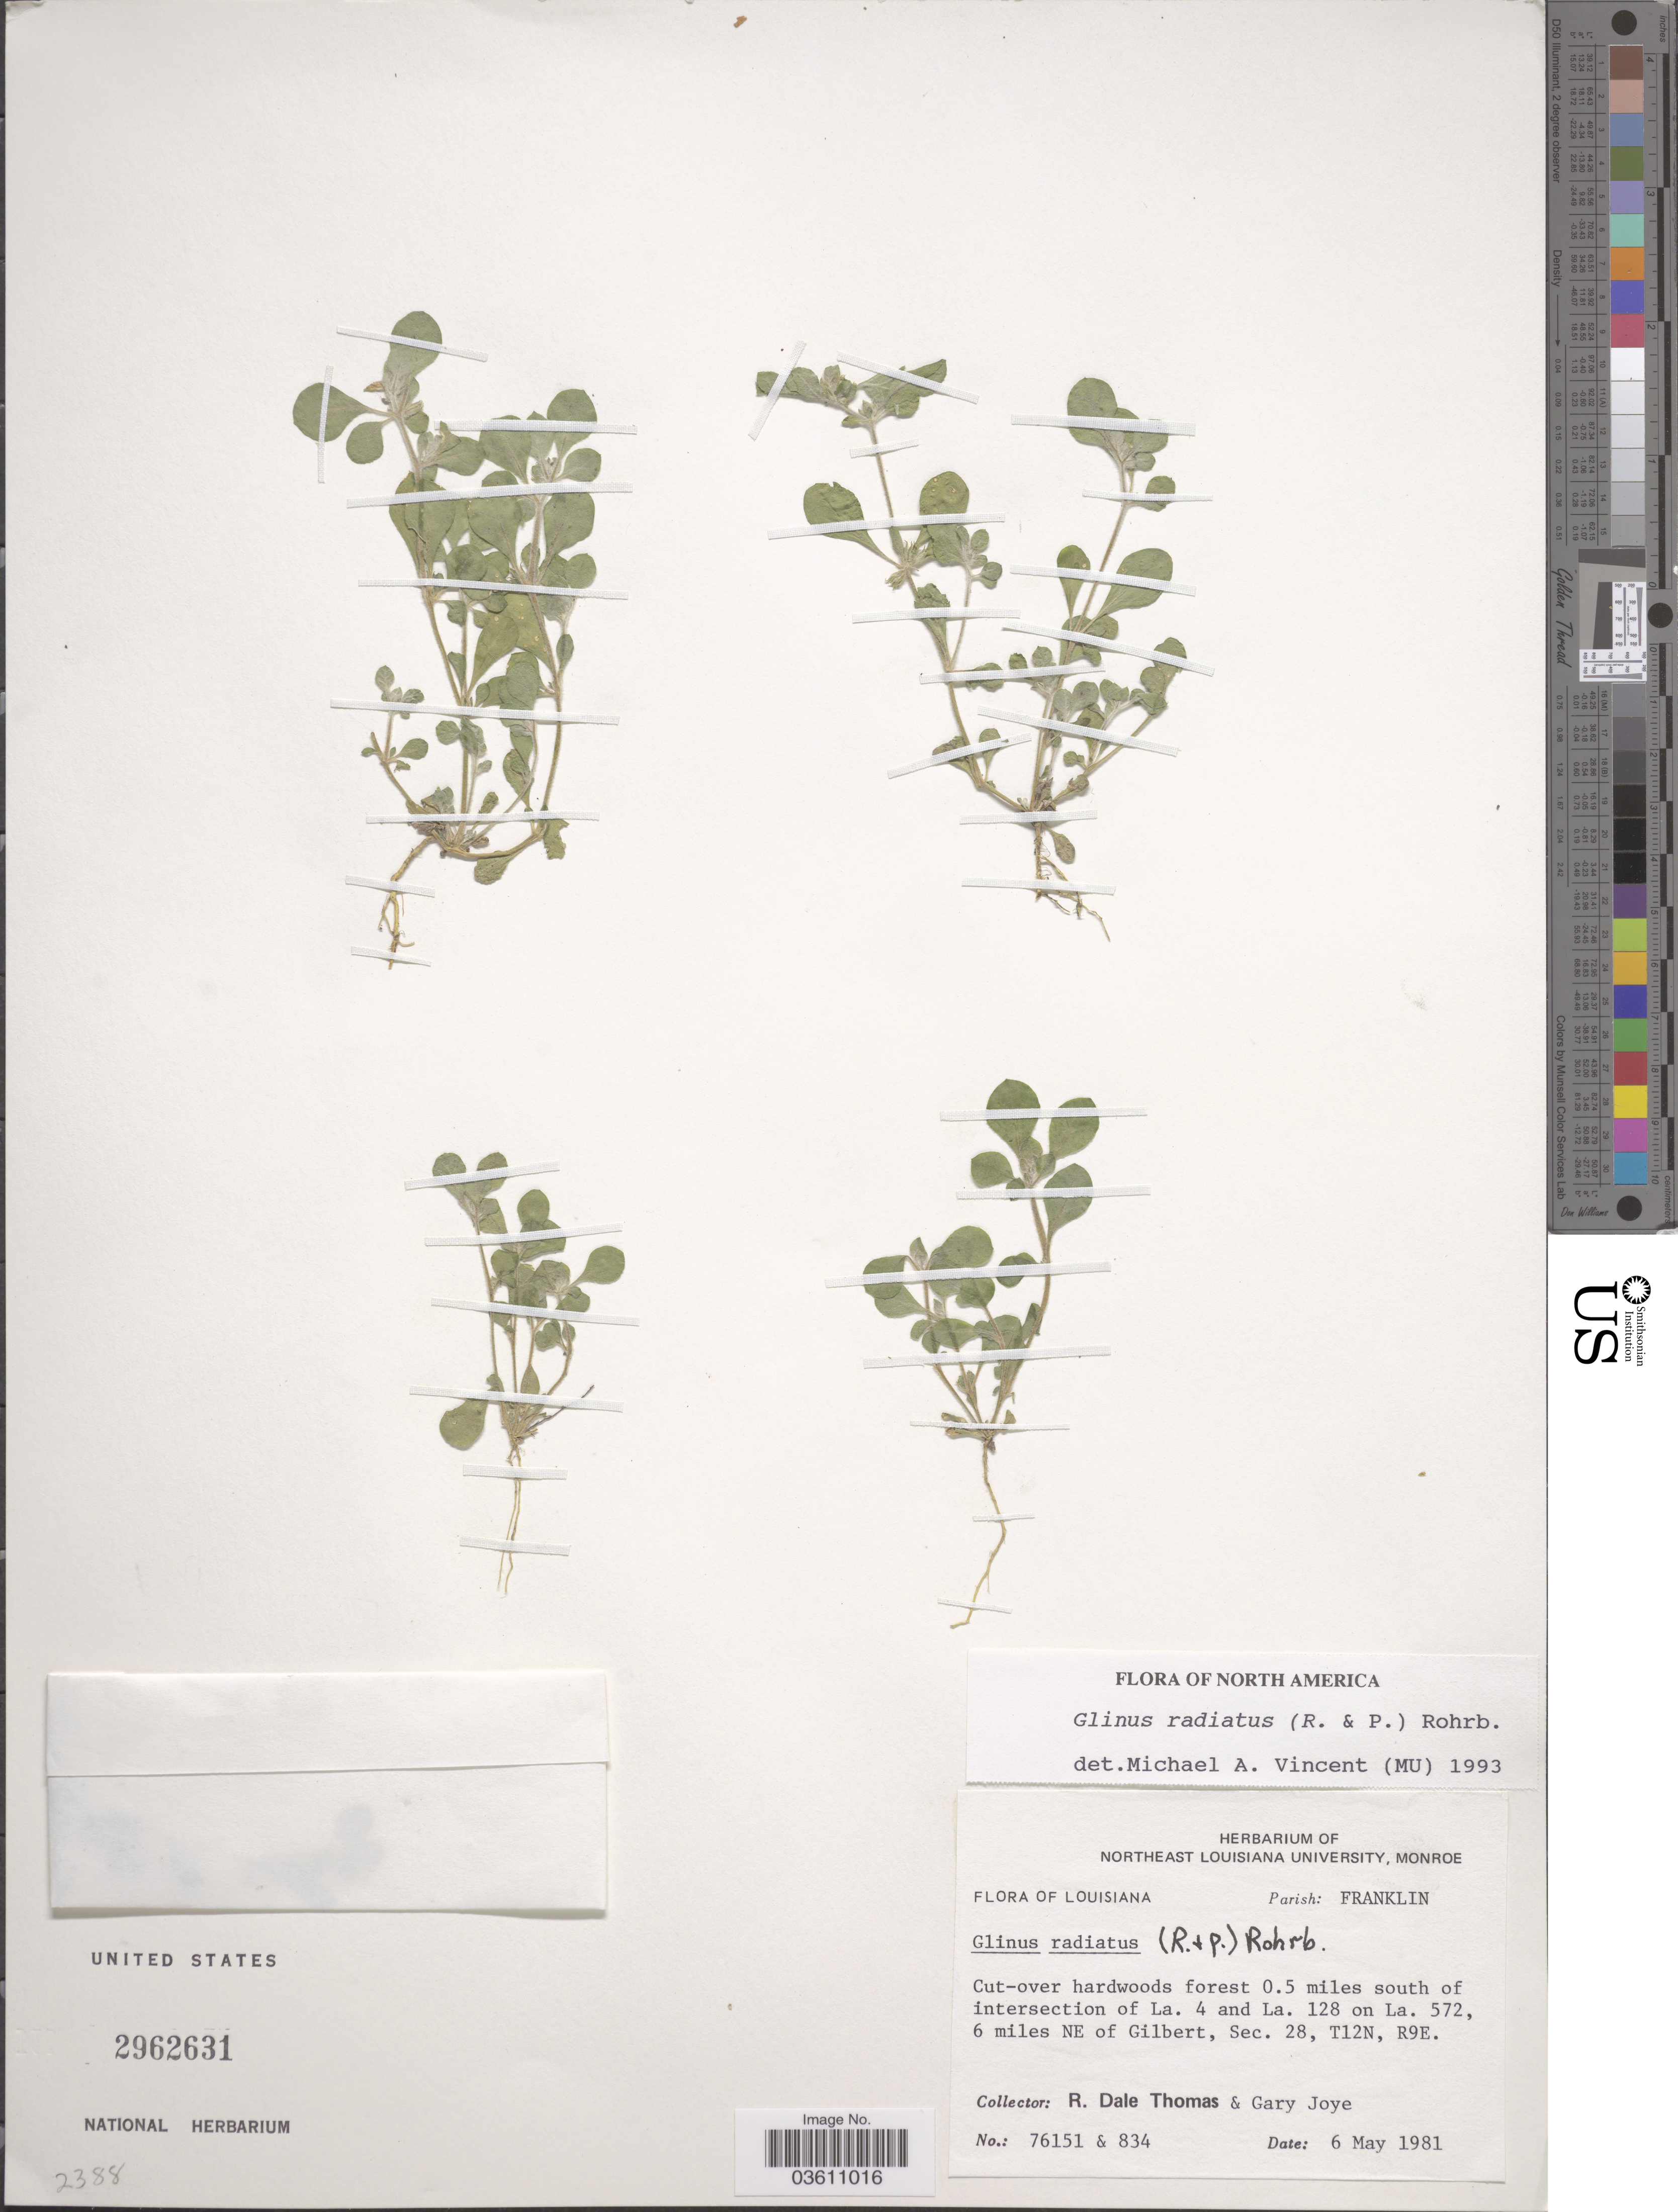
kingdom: Plantae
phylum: Tracheophyta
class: Magnoliopsida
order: Caryophyllales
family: Molluginaceae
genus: Glinus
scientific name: Glinus radiatus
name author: (Ruiz & Pav.) Rohrb.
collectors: R. Thomas & G. Joye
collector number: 76151/834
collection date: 1981-05-06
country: United States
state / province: Louisiana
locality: Parish: Franklin. 0.5 miles south of intersection of La. 4 and La. 128 on La. 572, 6 miles NE of Gilbert, Sec. 28, T12N, R9E.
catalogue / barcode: US 2962631